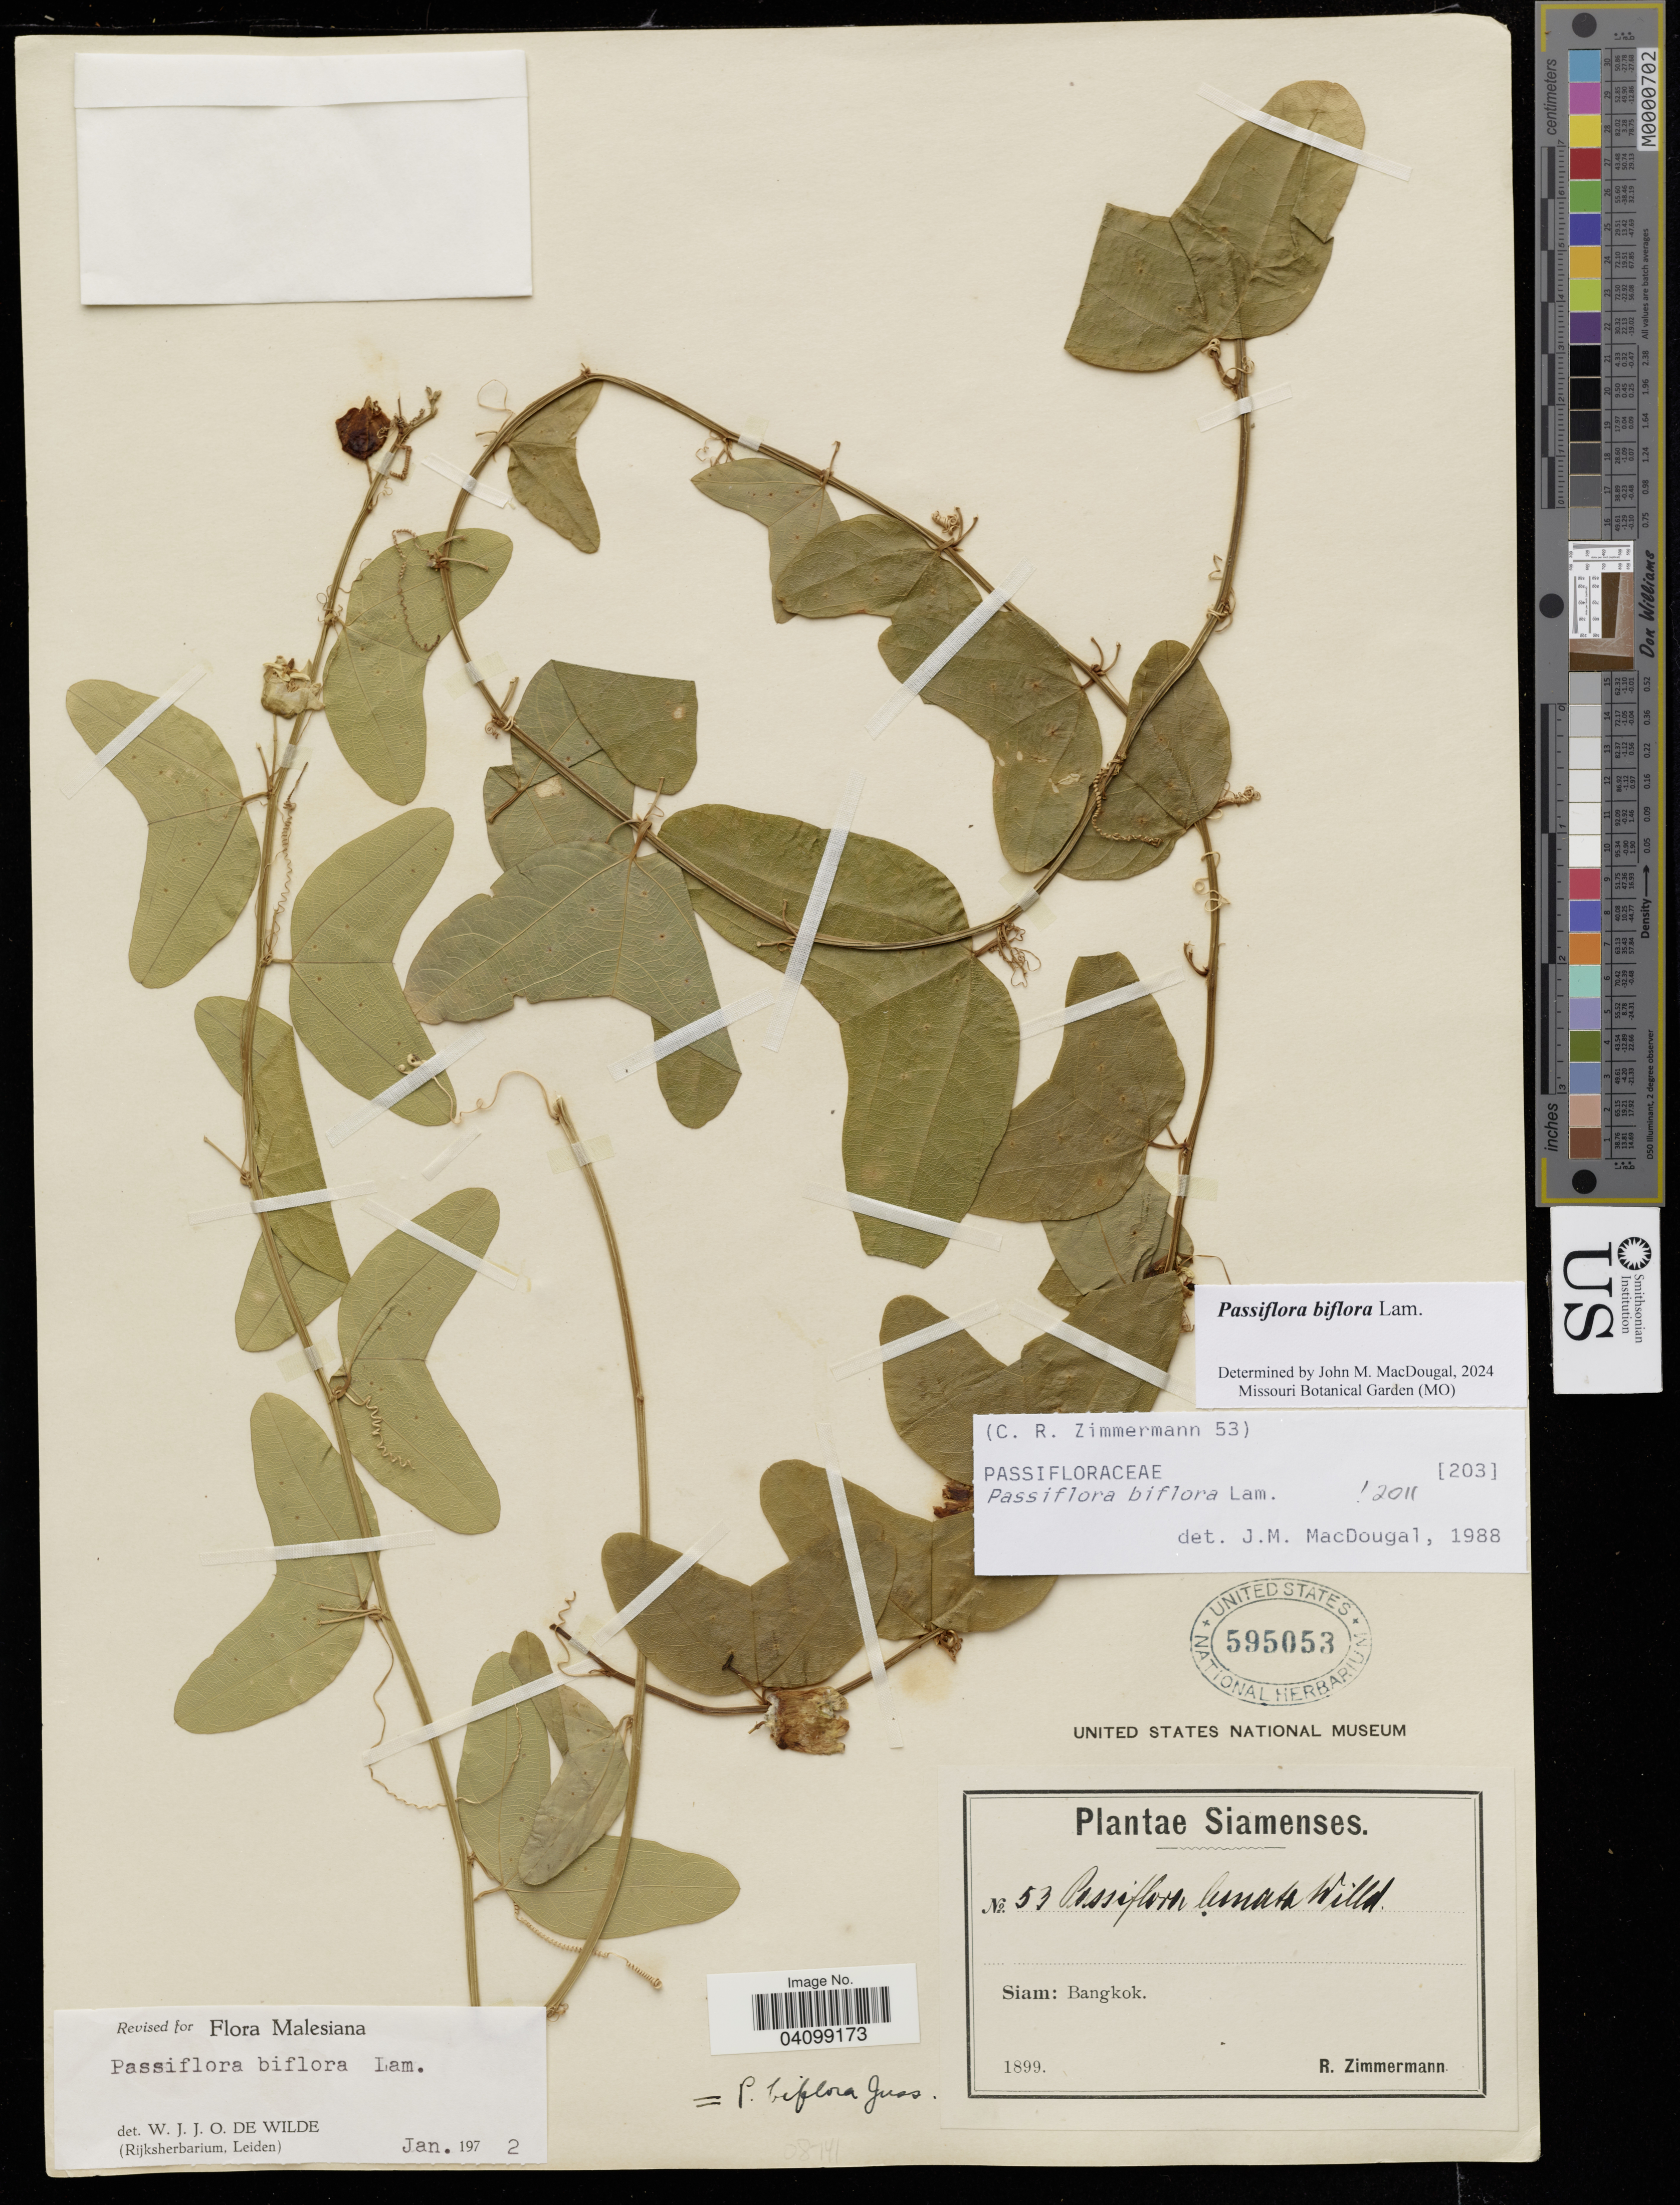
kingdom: Plantae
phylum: Tracheophyta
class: Magnoliopsida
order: Malpighiales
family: Passifloraceae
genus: Passiflora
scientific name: Passiflora biflora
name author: Lam.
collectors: R. Zimmerman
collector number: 53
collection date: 1899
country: Thailand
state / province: Bangkok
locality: Siam.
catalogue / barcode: US 595053